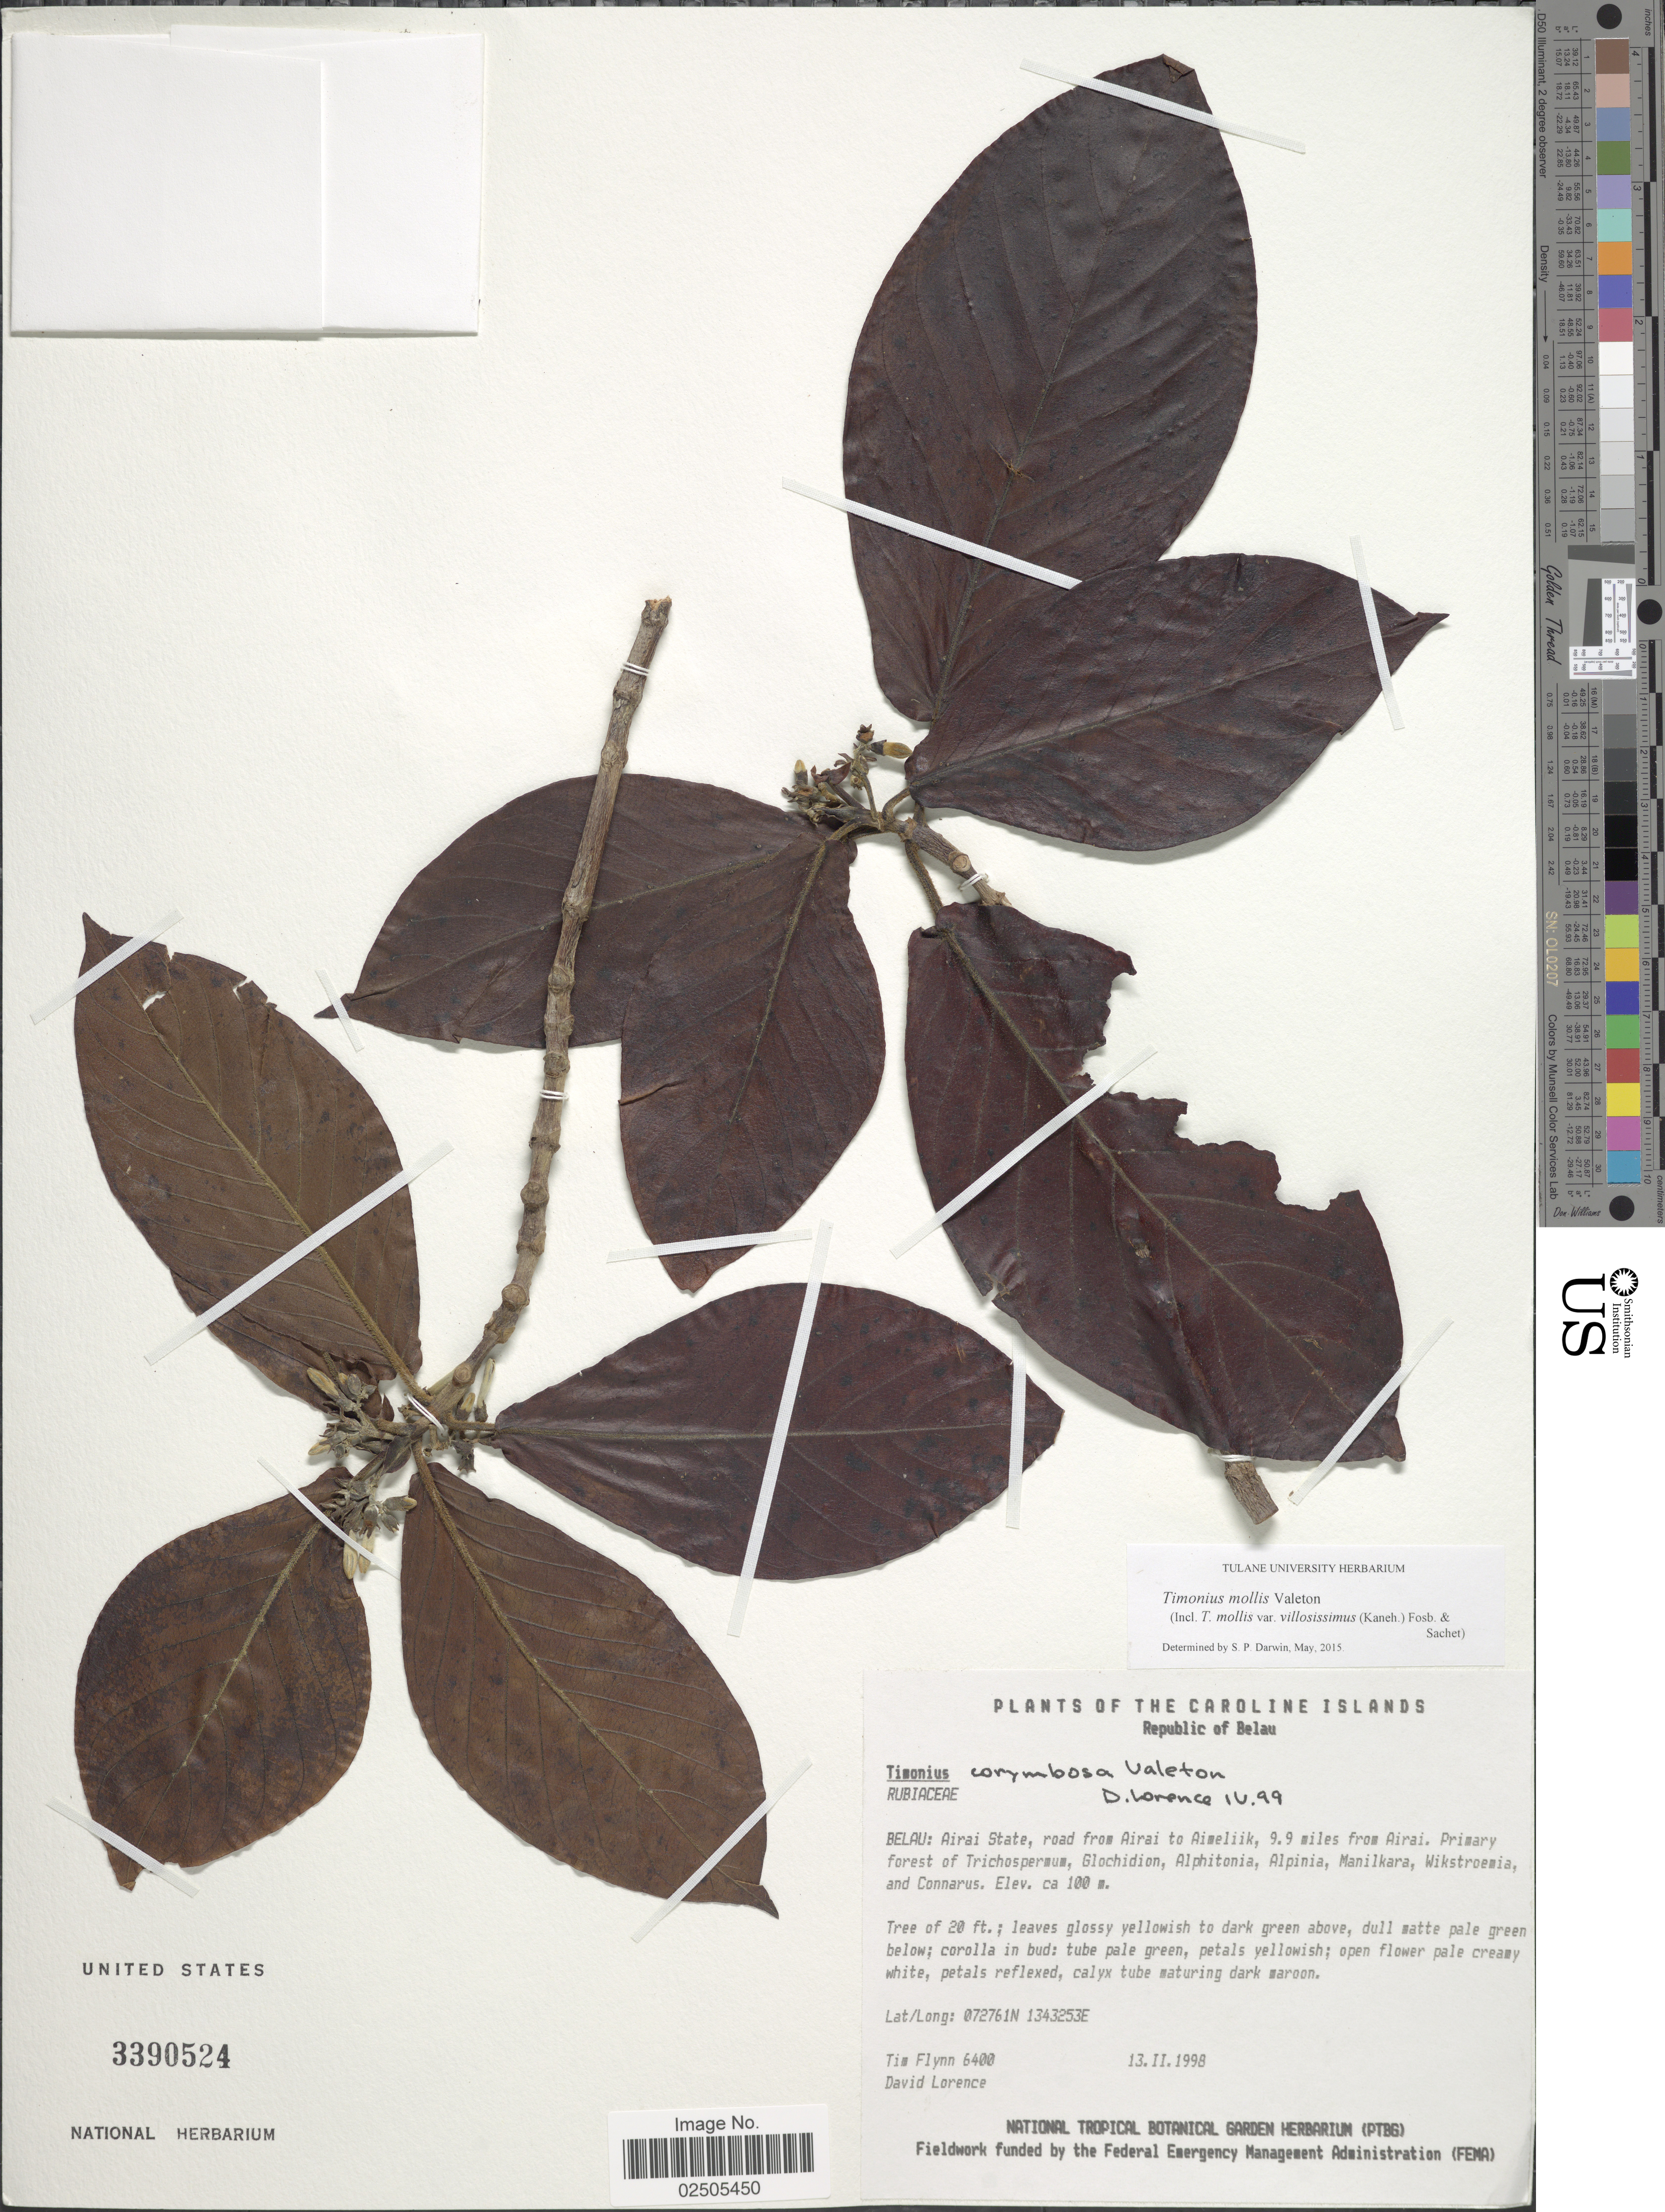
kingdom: Plantae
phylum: Tracheophyta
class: Magnoliopsida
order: Gentianales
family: Rubiaceae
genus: Timonius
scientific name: Timonius mollis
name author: Valeton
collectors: T. W. Flynn & D. Lorence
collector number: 6400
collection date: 1998-02-13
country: Palau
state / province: Airai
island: Babeldaob [Babelthuap]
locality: The Caroline Islands, Airai State, road from Airai to Aimeliik, 9.9 miles from Airai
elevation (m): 100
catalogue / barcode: US 3390524